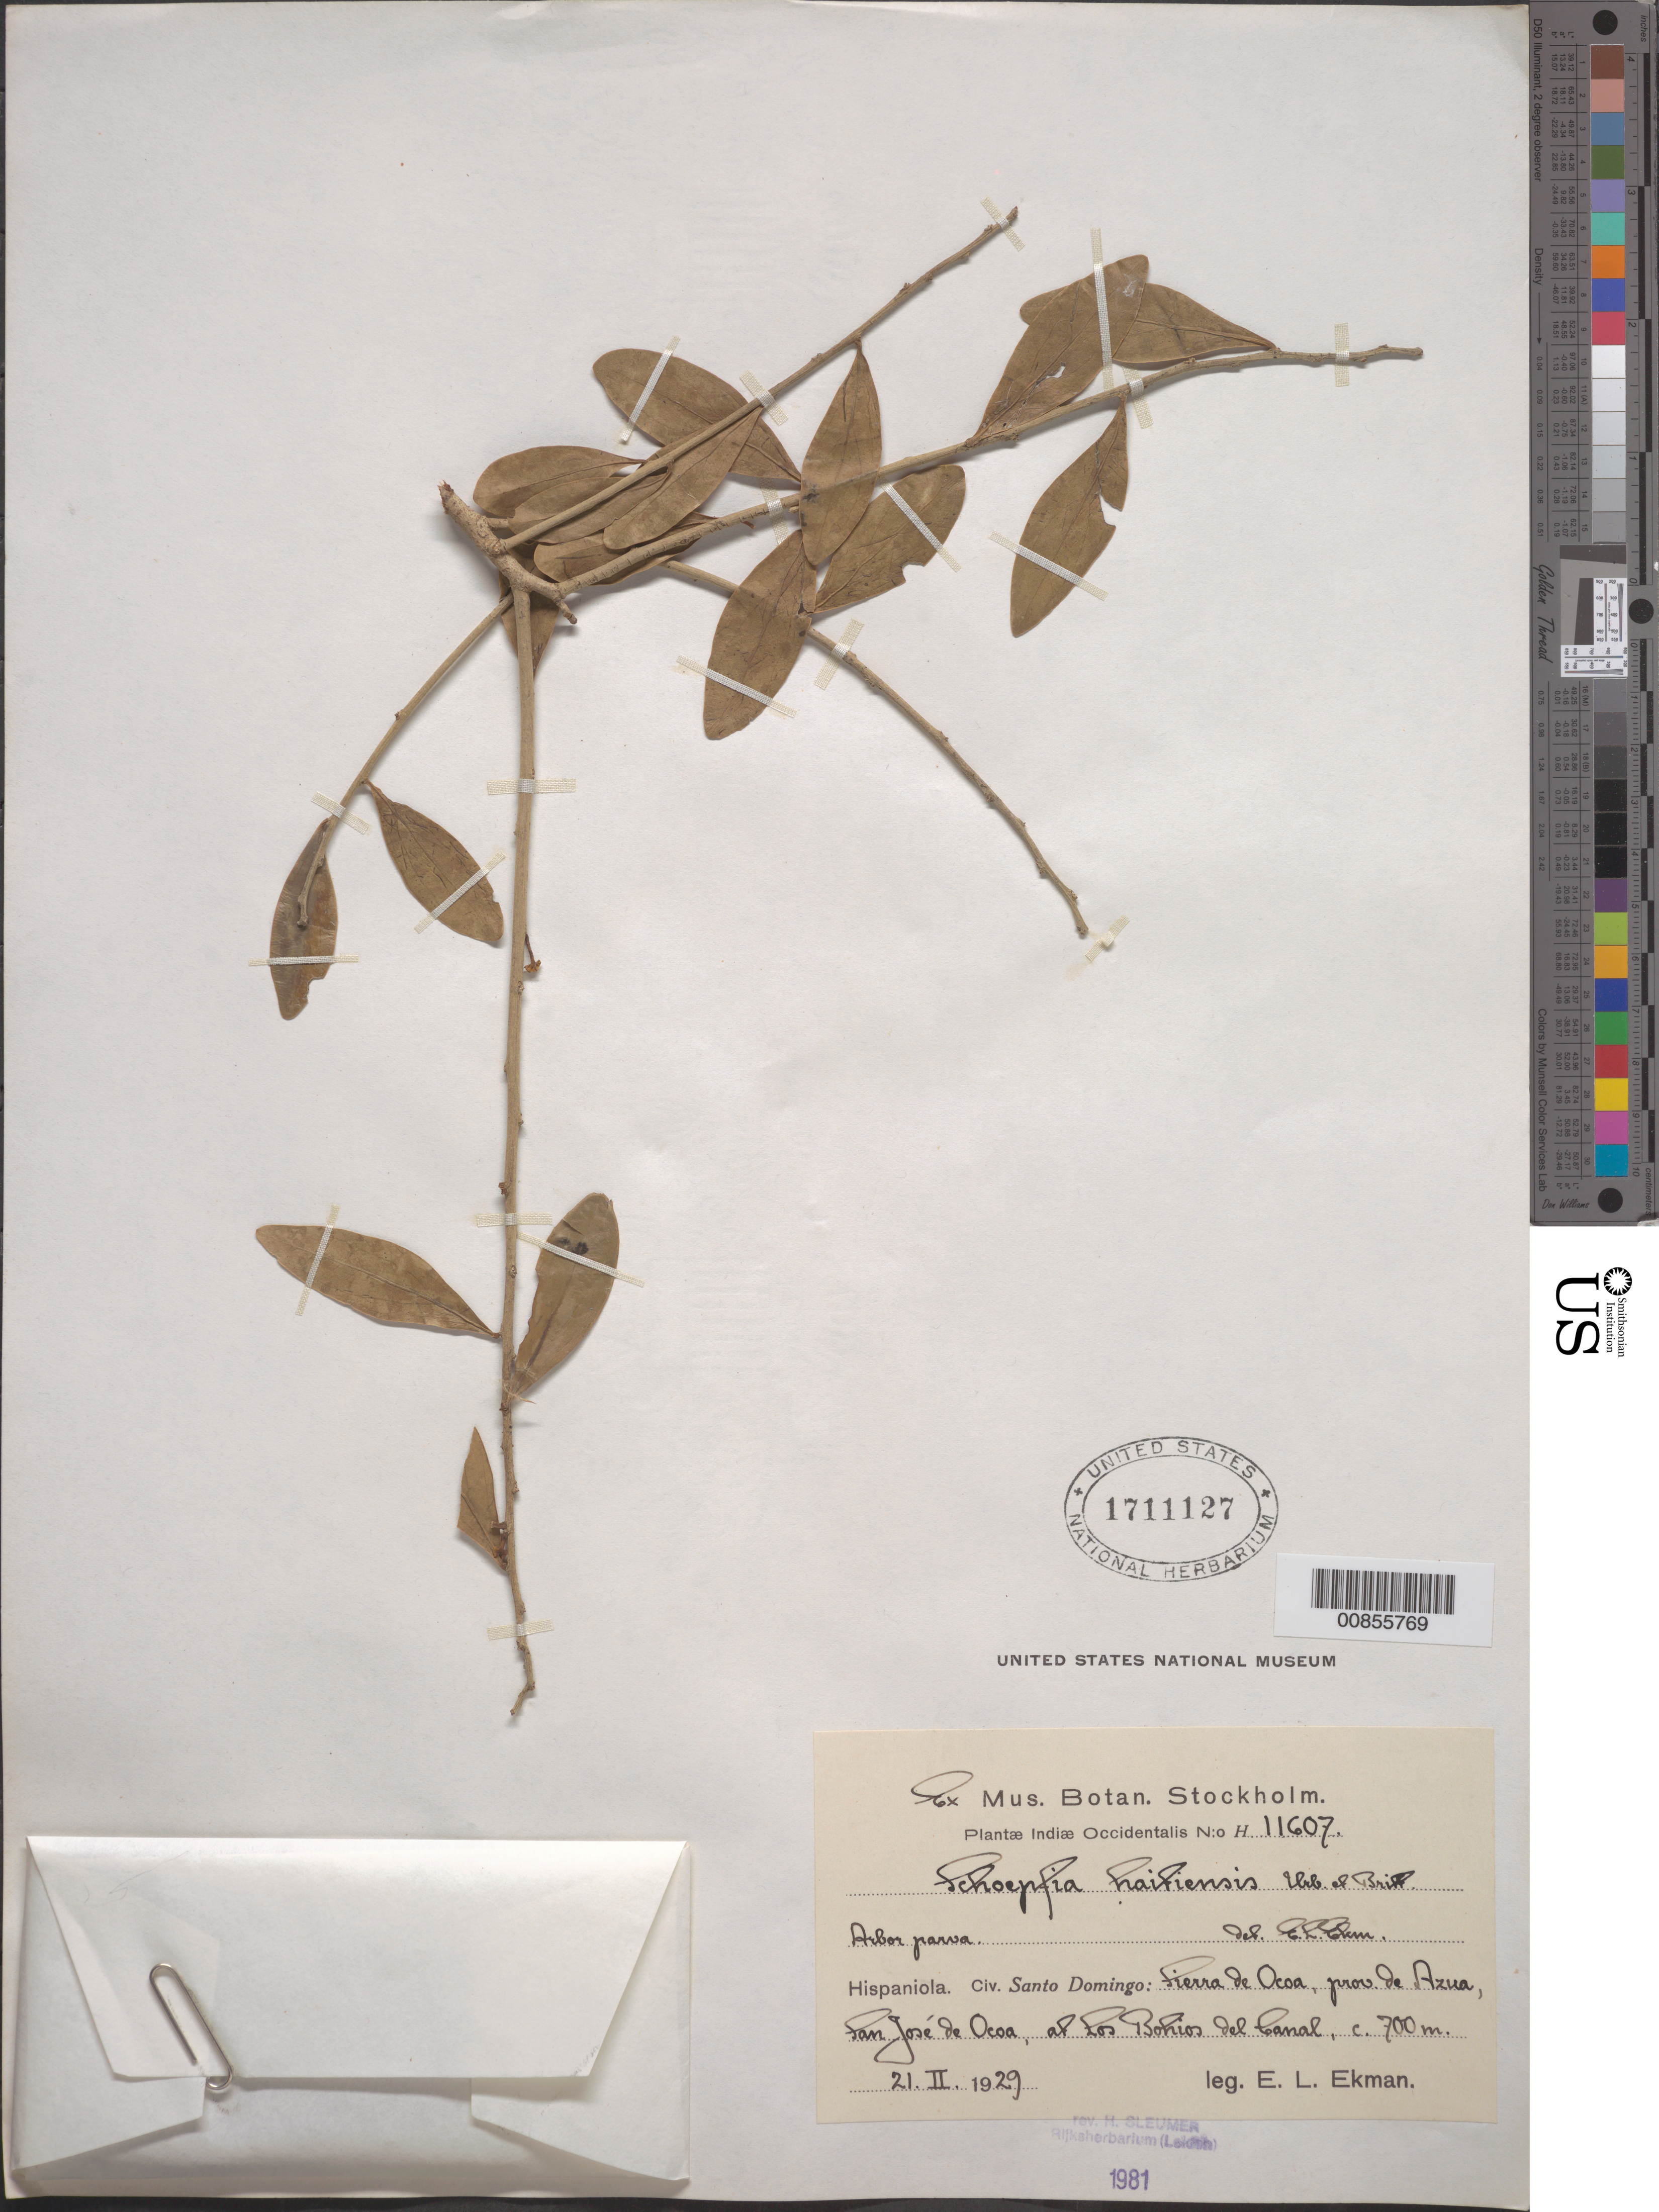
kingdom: Plantae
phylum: Tracheophyta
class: Magnoliopsida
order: Santalales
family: Schoepfiaceae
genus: Schoepfia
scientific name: Schoepfia haitiensis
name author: Urb. & Britton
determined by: Ekman, E. L.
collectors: E. L. Ekman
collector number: H 11607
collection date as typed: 21 Feb 1929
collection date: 1929-02-21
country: Dominican Republic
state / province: Azua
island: Hispaniola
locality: Sierra de Ocoa, San José de Ocoa, at Los Bohios del Canal.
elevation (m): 700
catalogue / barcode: US 1711127